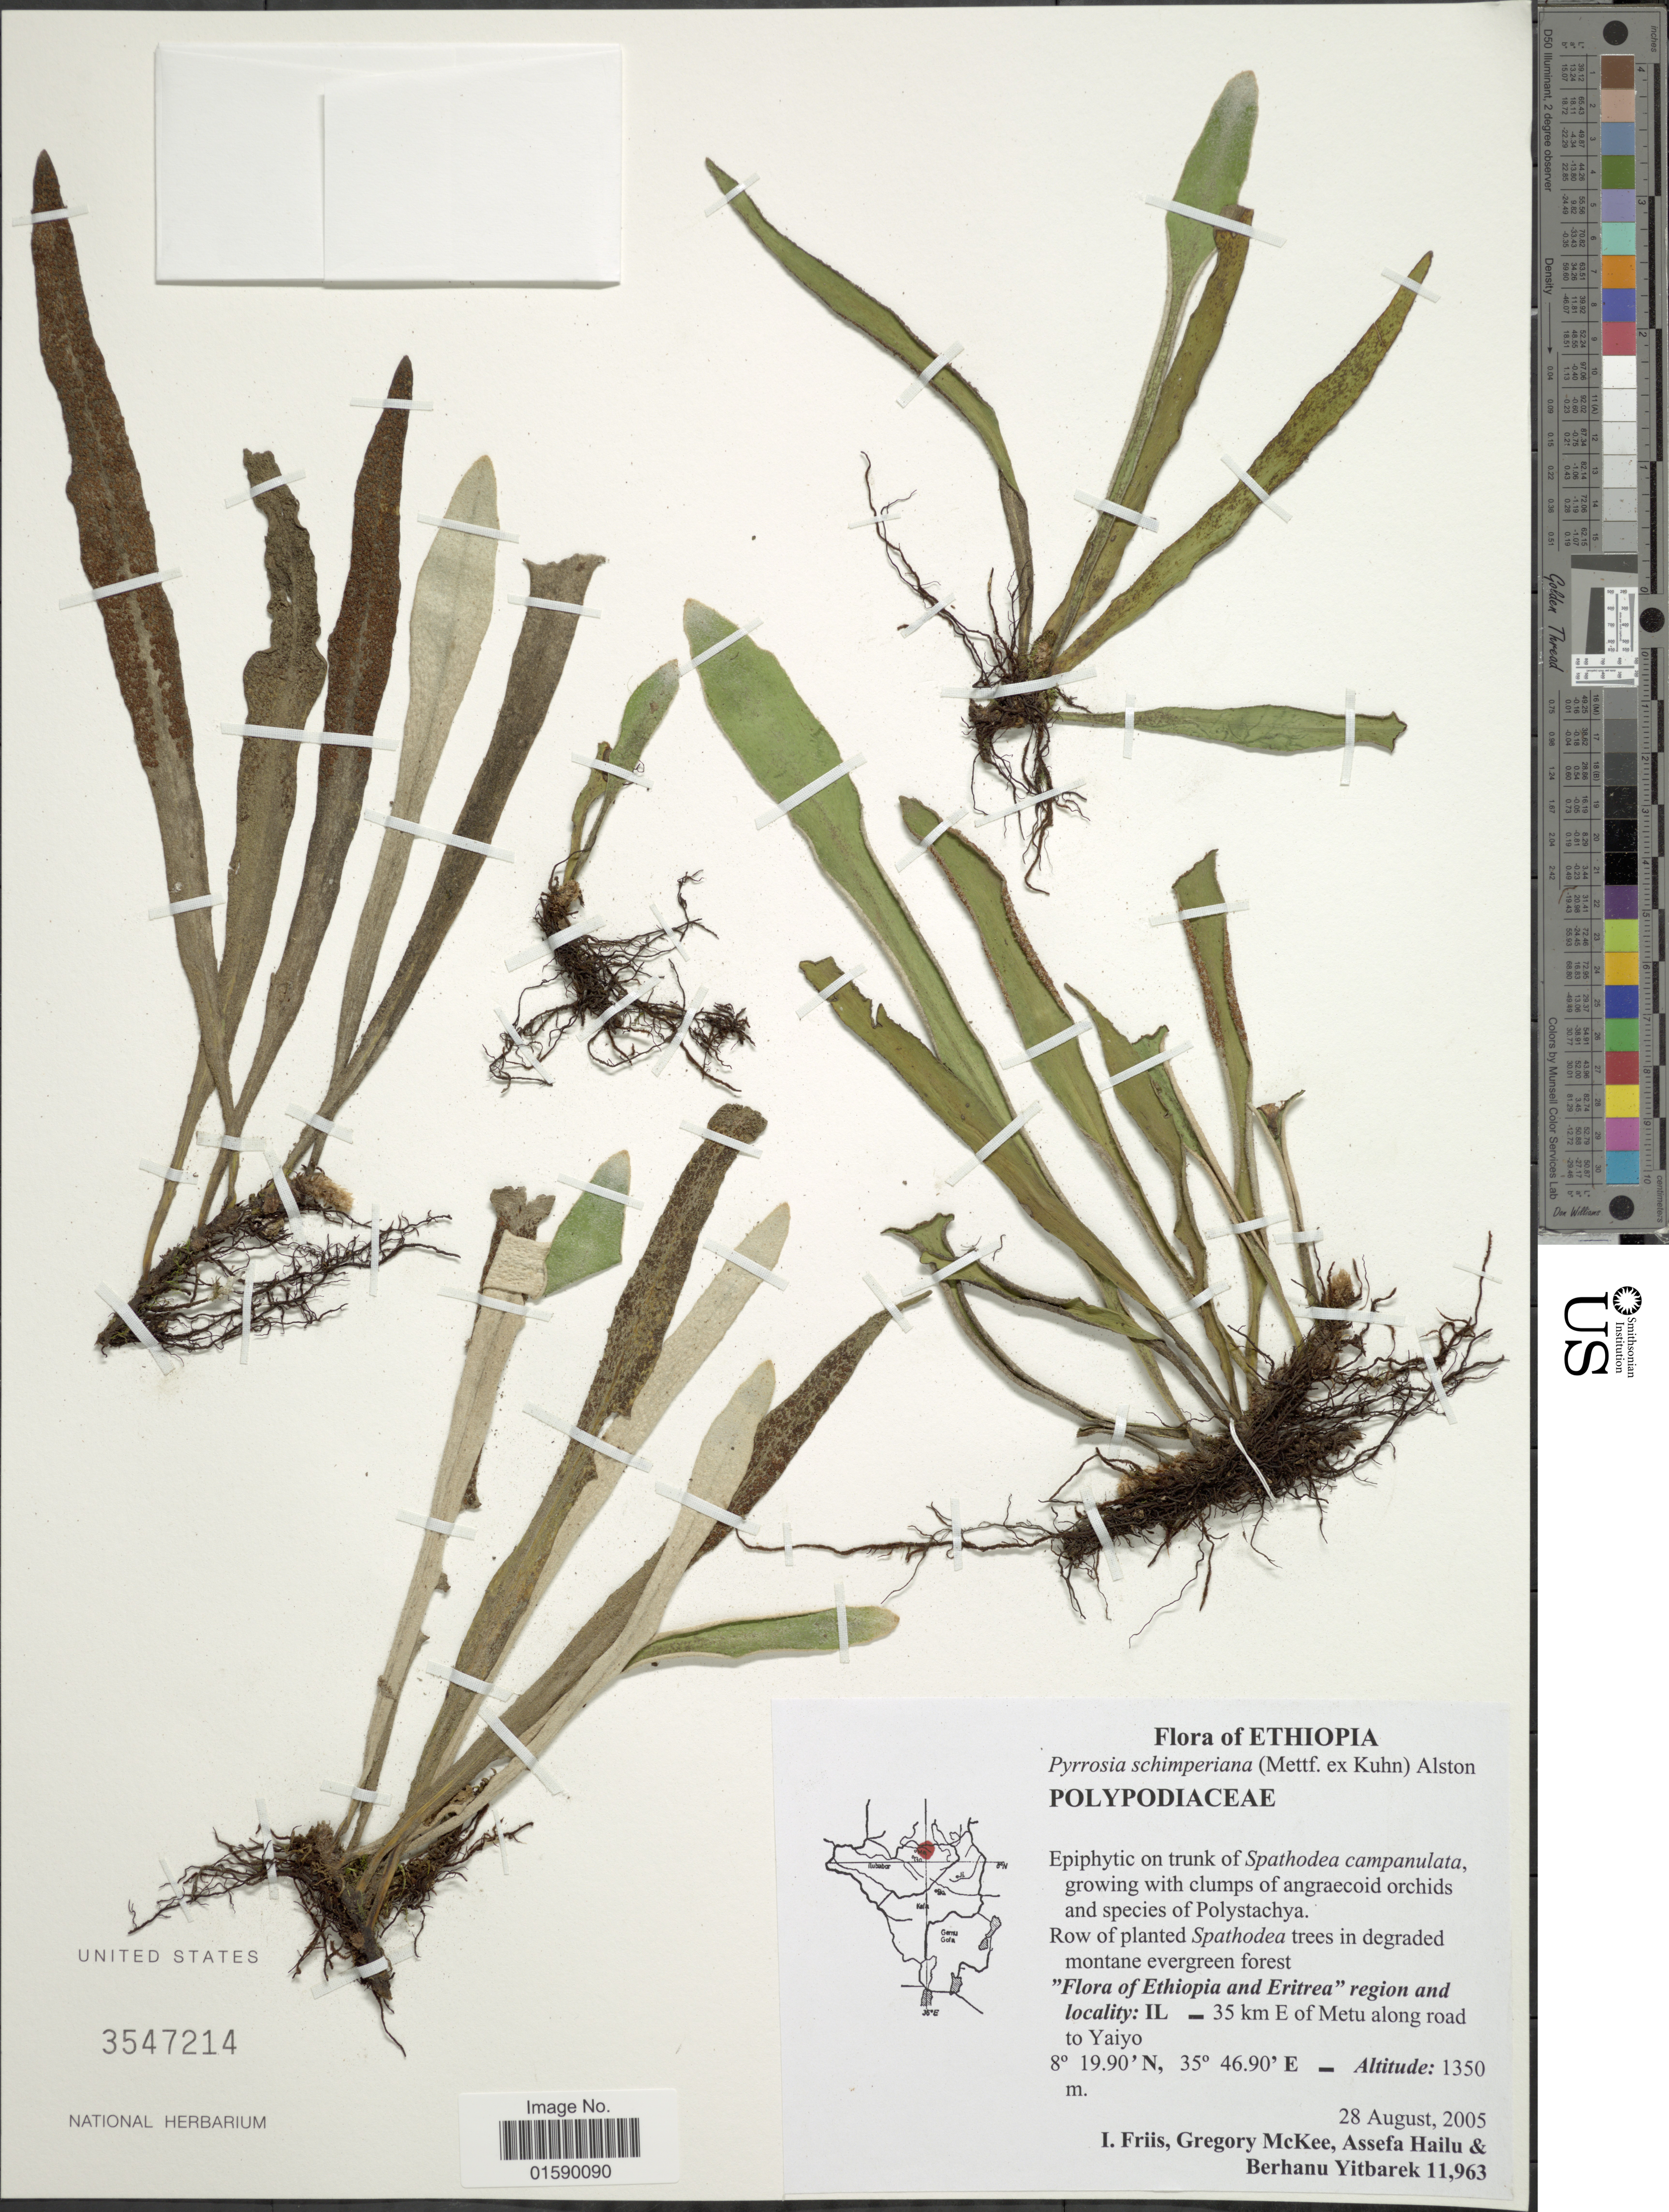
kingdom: Plantae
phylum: Tracheophyta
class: Polypodiopsida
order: Polypodiales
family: Polypodiaceae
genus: Pyrrosia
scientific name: Pyrrosia schimperiana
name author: (Mett. ex Kuhn) Alston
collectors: I. Friis, G. S. McKee, A. Hailu & B. Yitbarek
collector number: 11963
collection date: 2005-08-28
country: Ethiopia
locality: Ethiopia and Eritea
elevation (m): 1350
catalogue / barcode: US 3547214